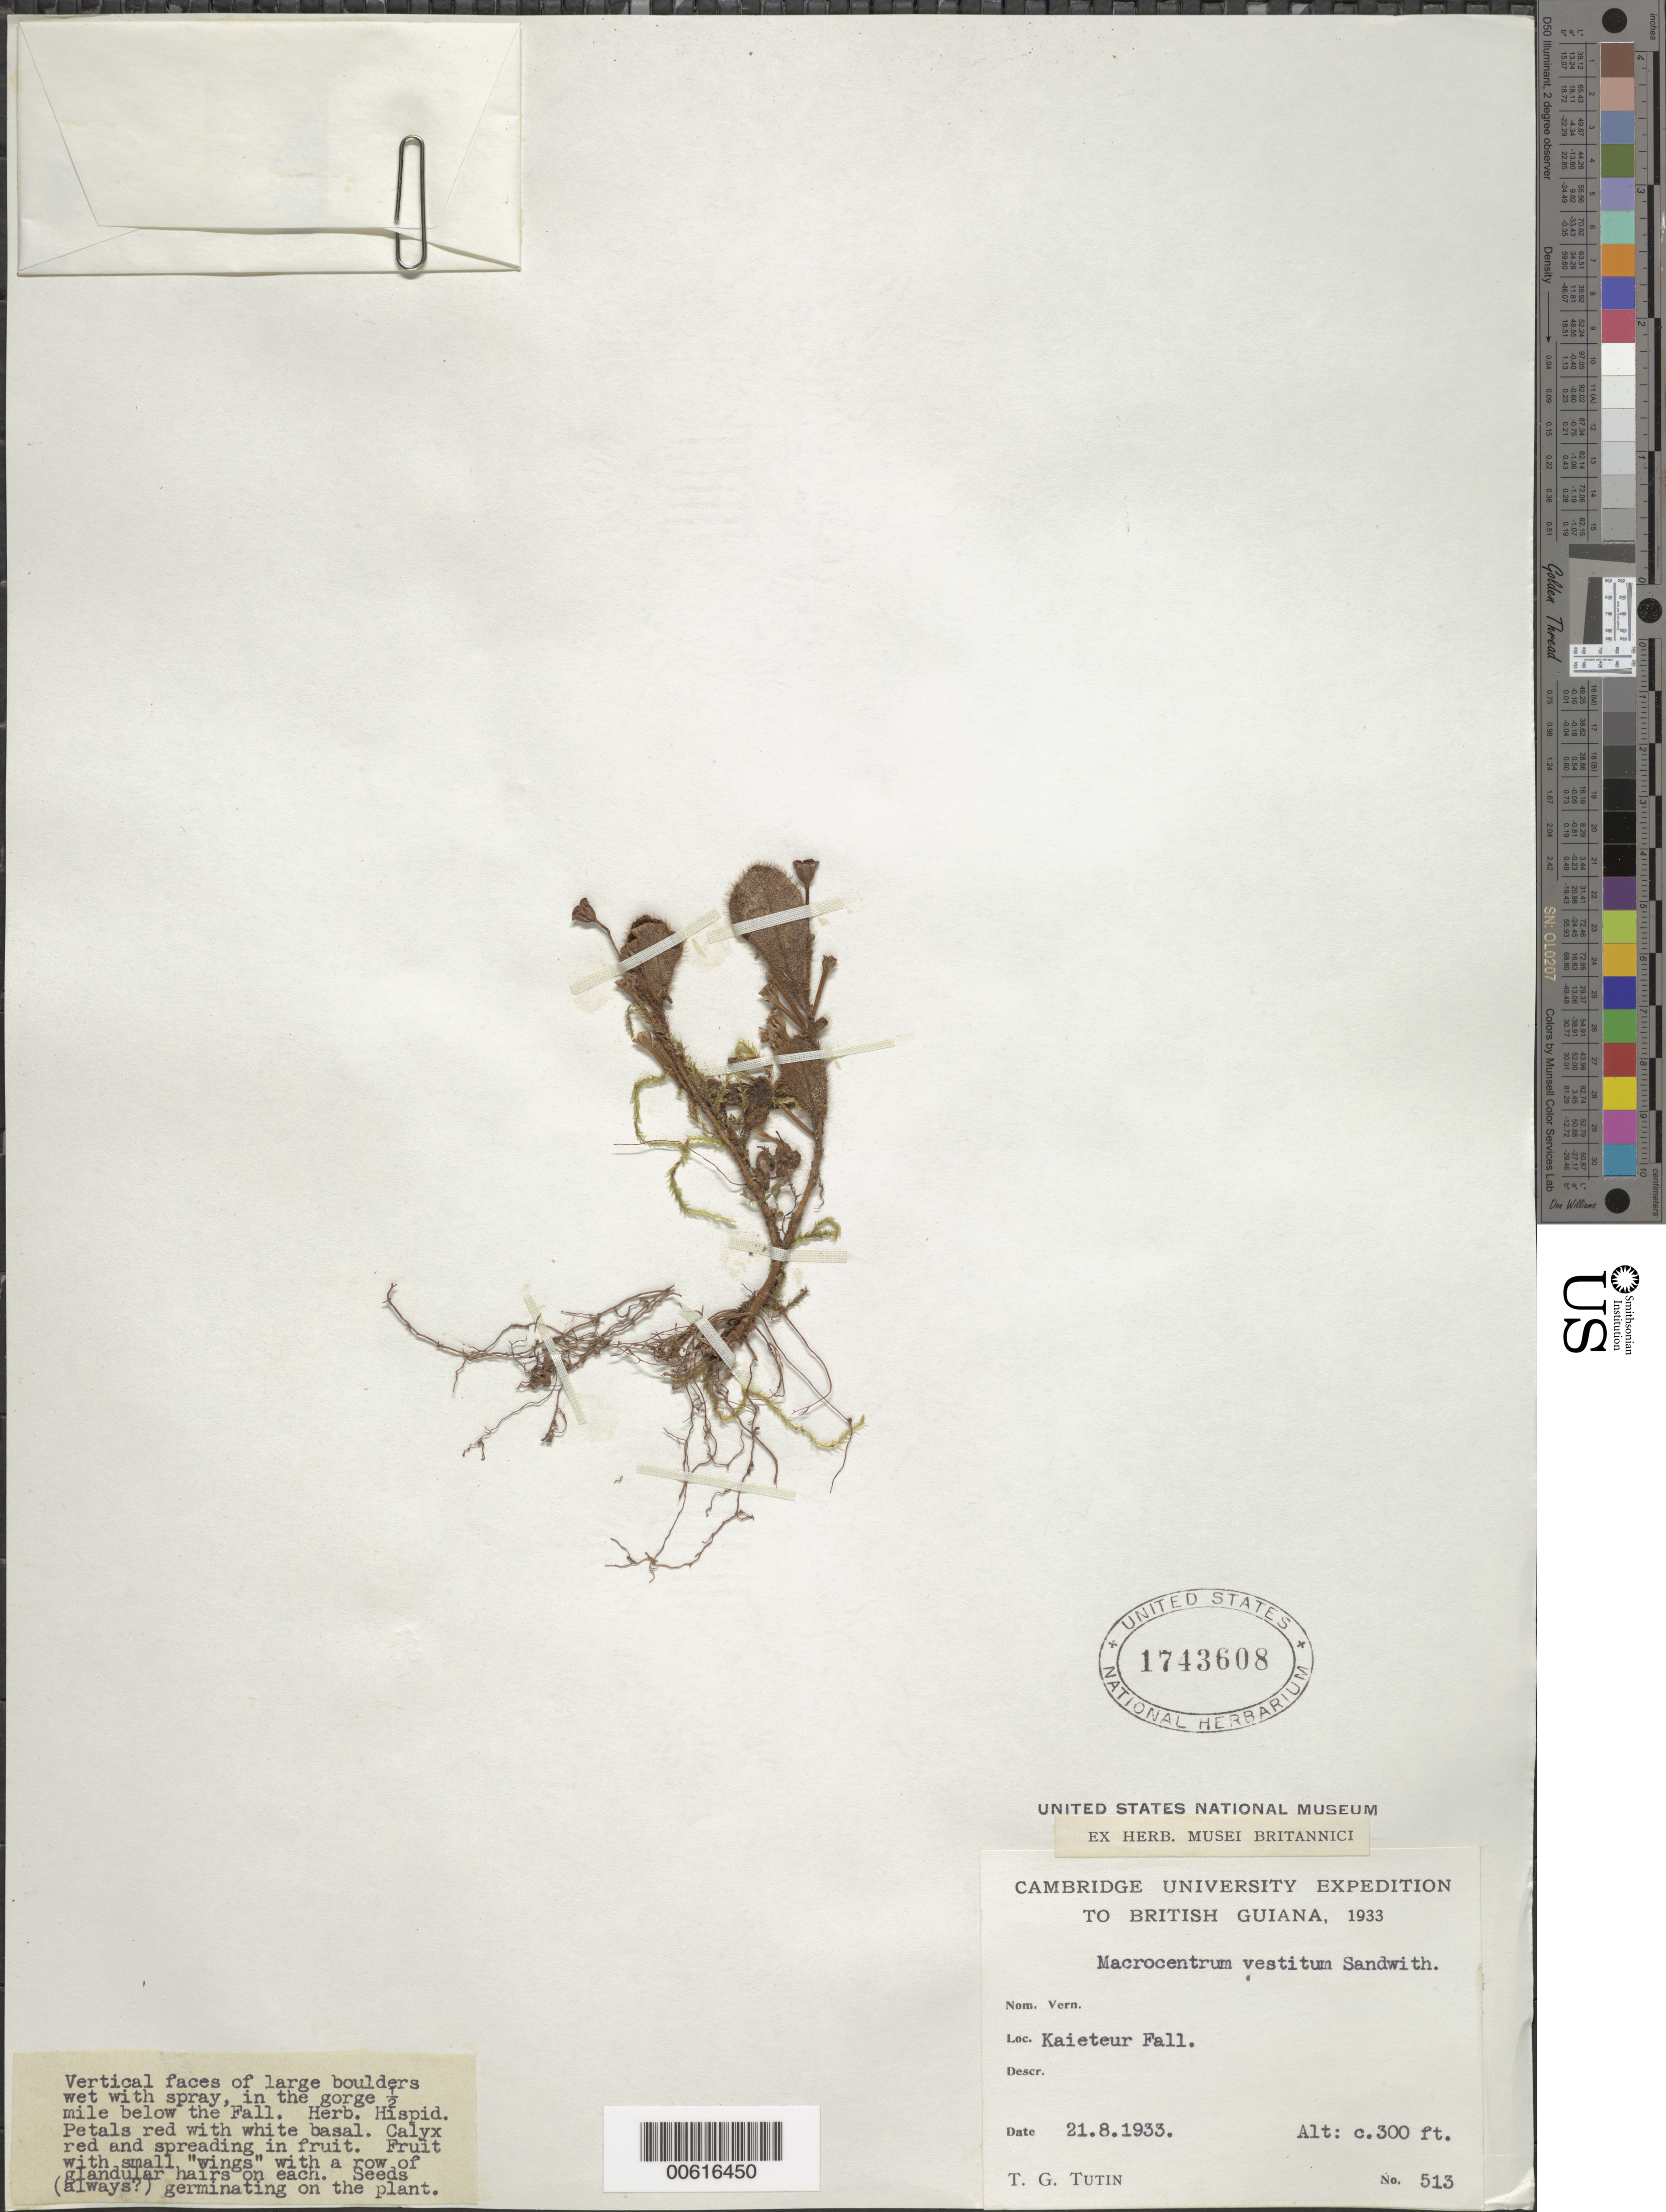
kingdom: Plantae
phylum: Tracheophyta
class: Magnoliopsida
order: Myrtales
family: Melastomataceae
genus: Macrocentrum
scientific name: Macrocentrum vestitum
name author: Sandwith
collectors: T. G. Tutin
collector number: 513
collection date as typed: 21-Aug-33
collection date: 1933-08-21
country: Guyana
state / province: Potaro-Siparuni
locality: Kaietuk [Kaieteur] Gorge, 0.5 mi. below Falls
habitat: Vertical faces of boulders wet with spray,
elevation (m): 91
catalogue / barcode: US 1743608